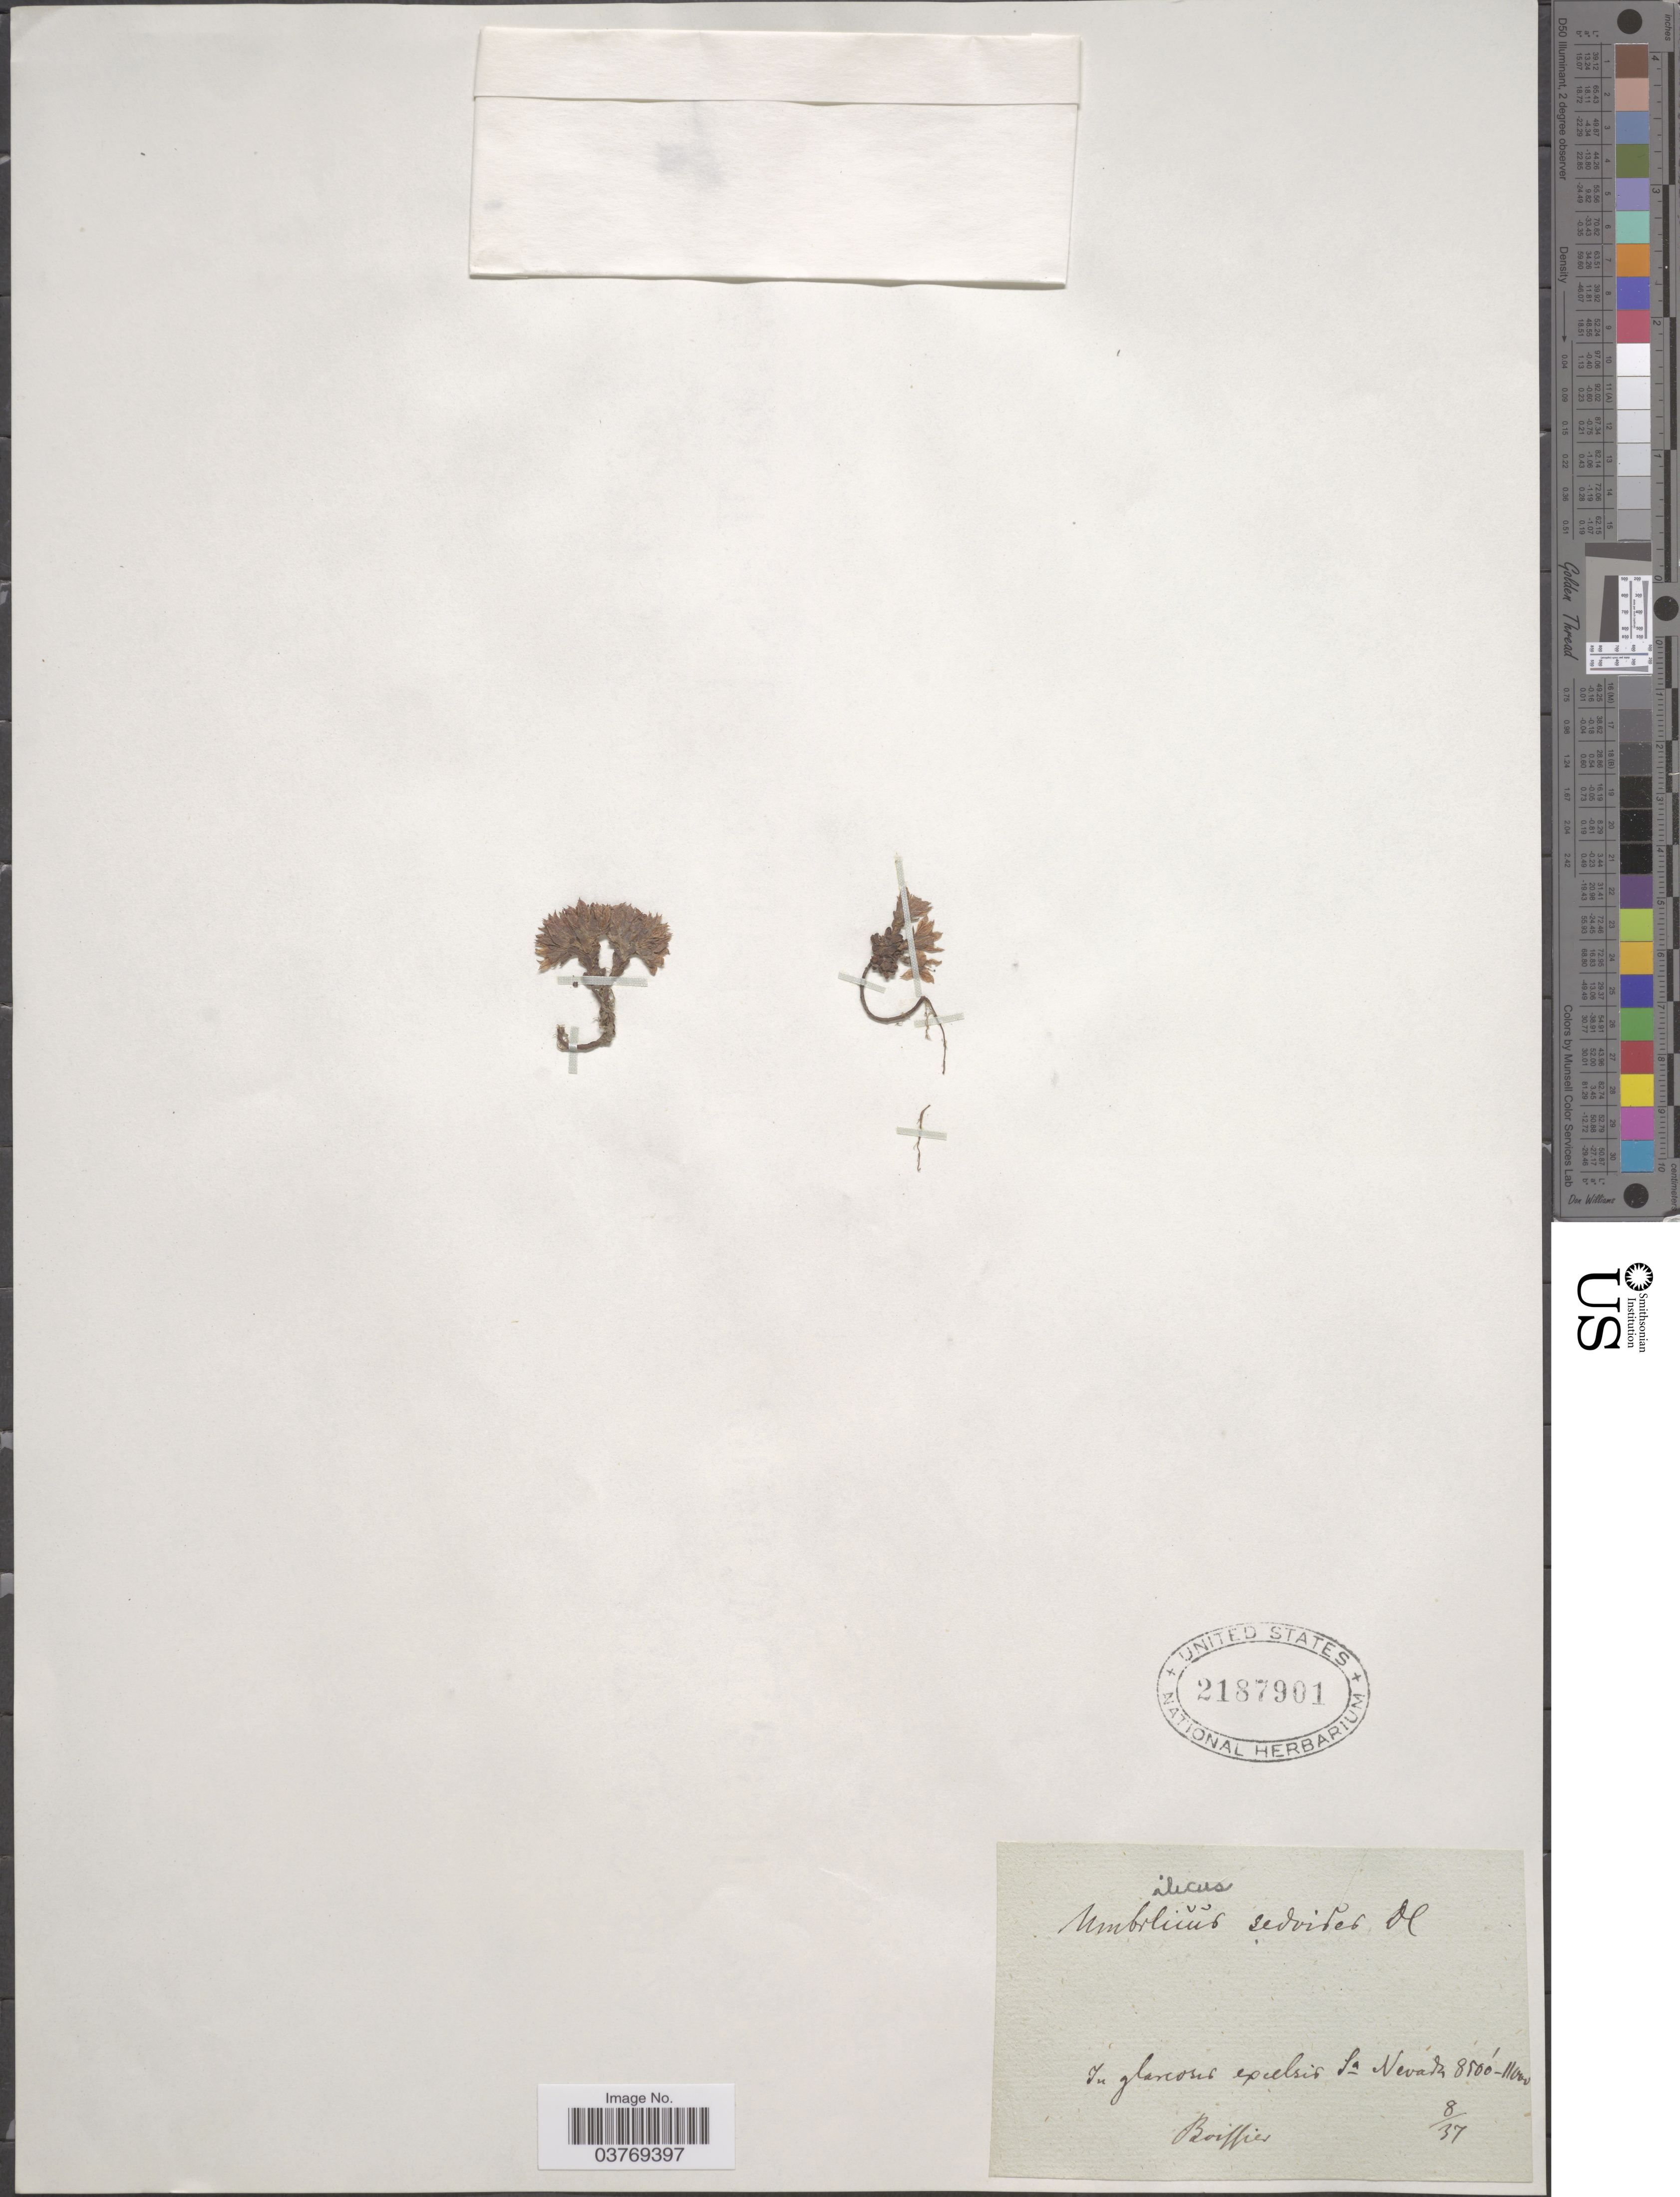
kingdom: Plantae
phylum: Tracheophyta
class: Magnoliopsida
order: Saxifragales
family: Crassulaceae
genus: Cotyledon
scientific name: Cotyledon sedoides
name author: DC.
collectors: -- Boissier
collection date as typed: Transcribed d/m/y: /8/37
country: Spain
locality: In glasciosis* exelsis Sa Nevada.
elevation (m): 2591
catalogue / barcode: US 2187901